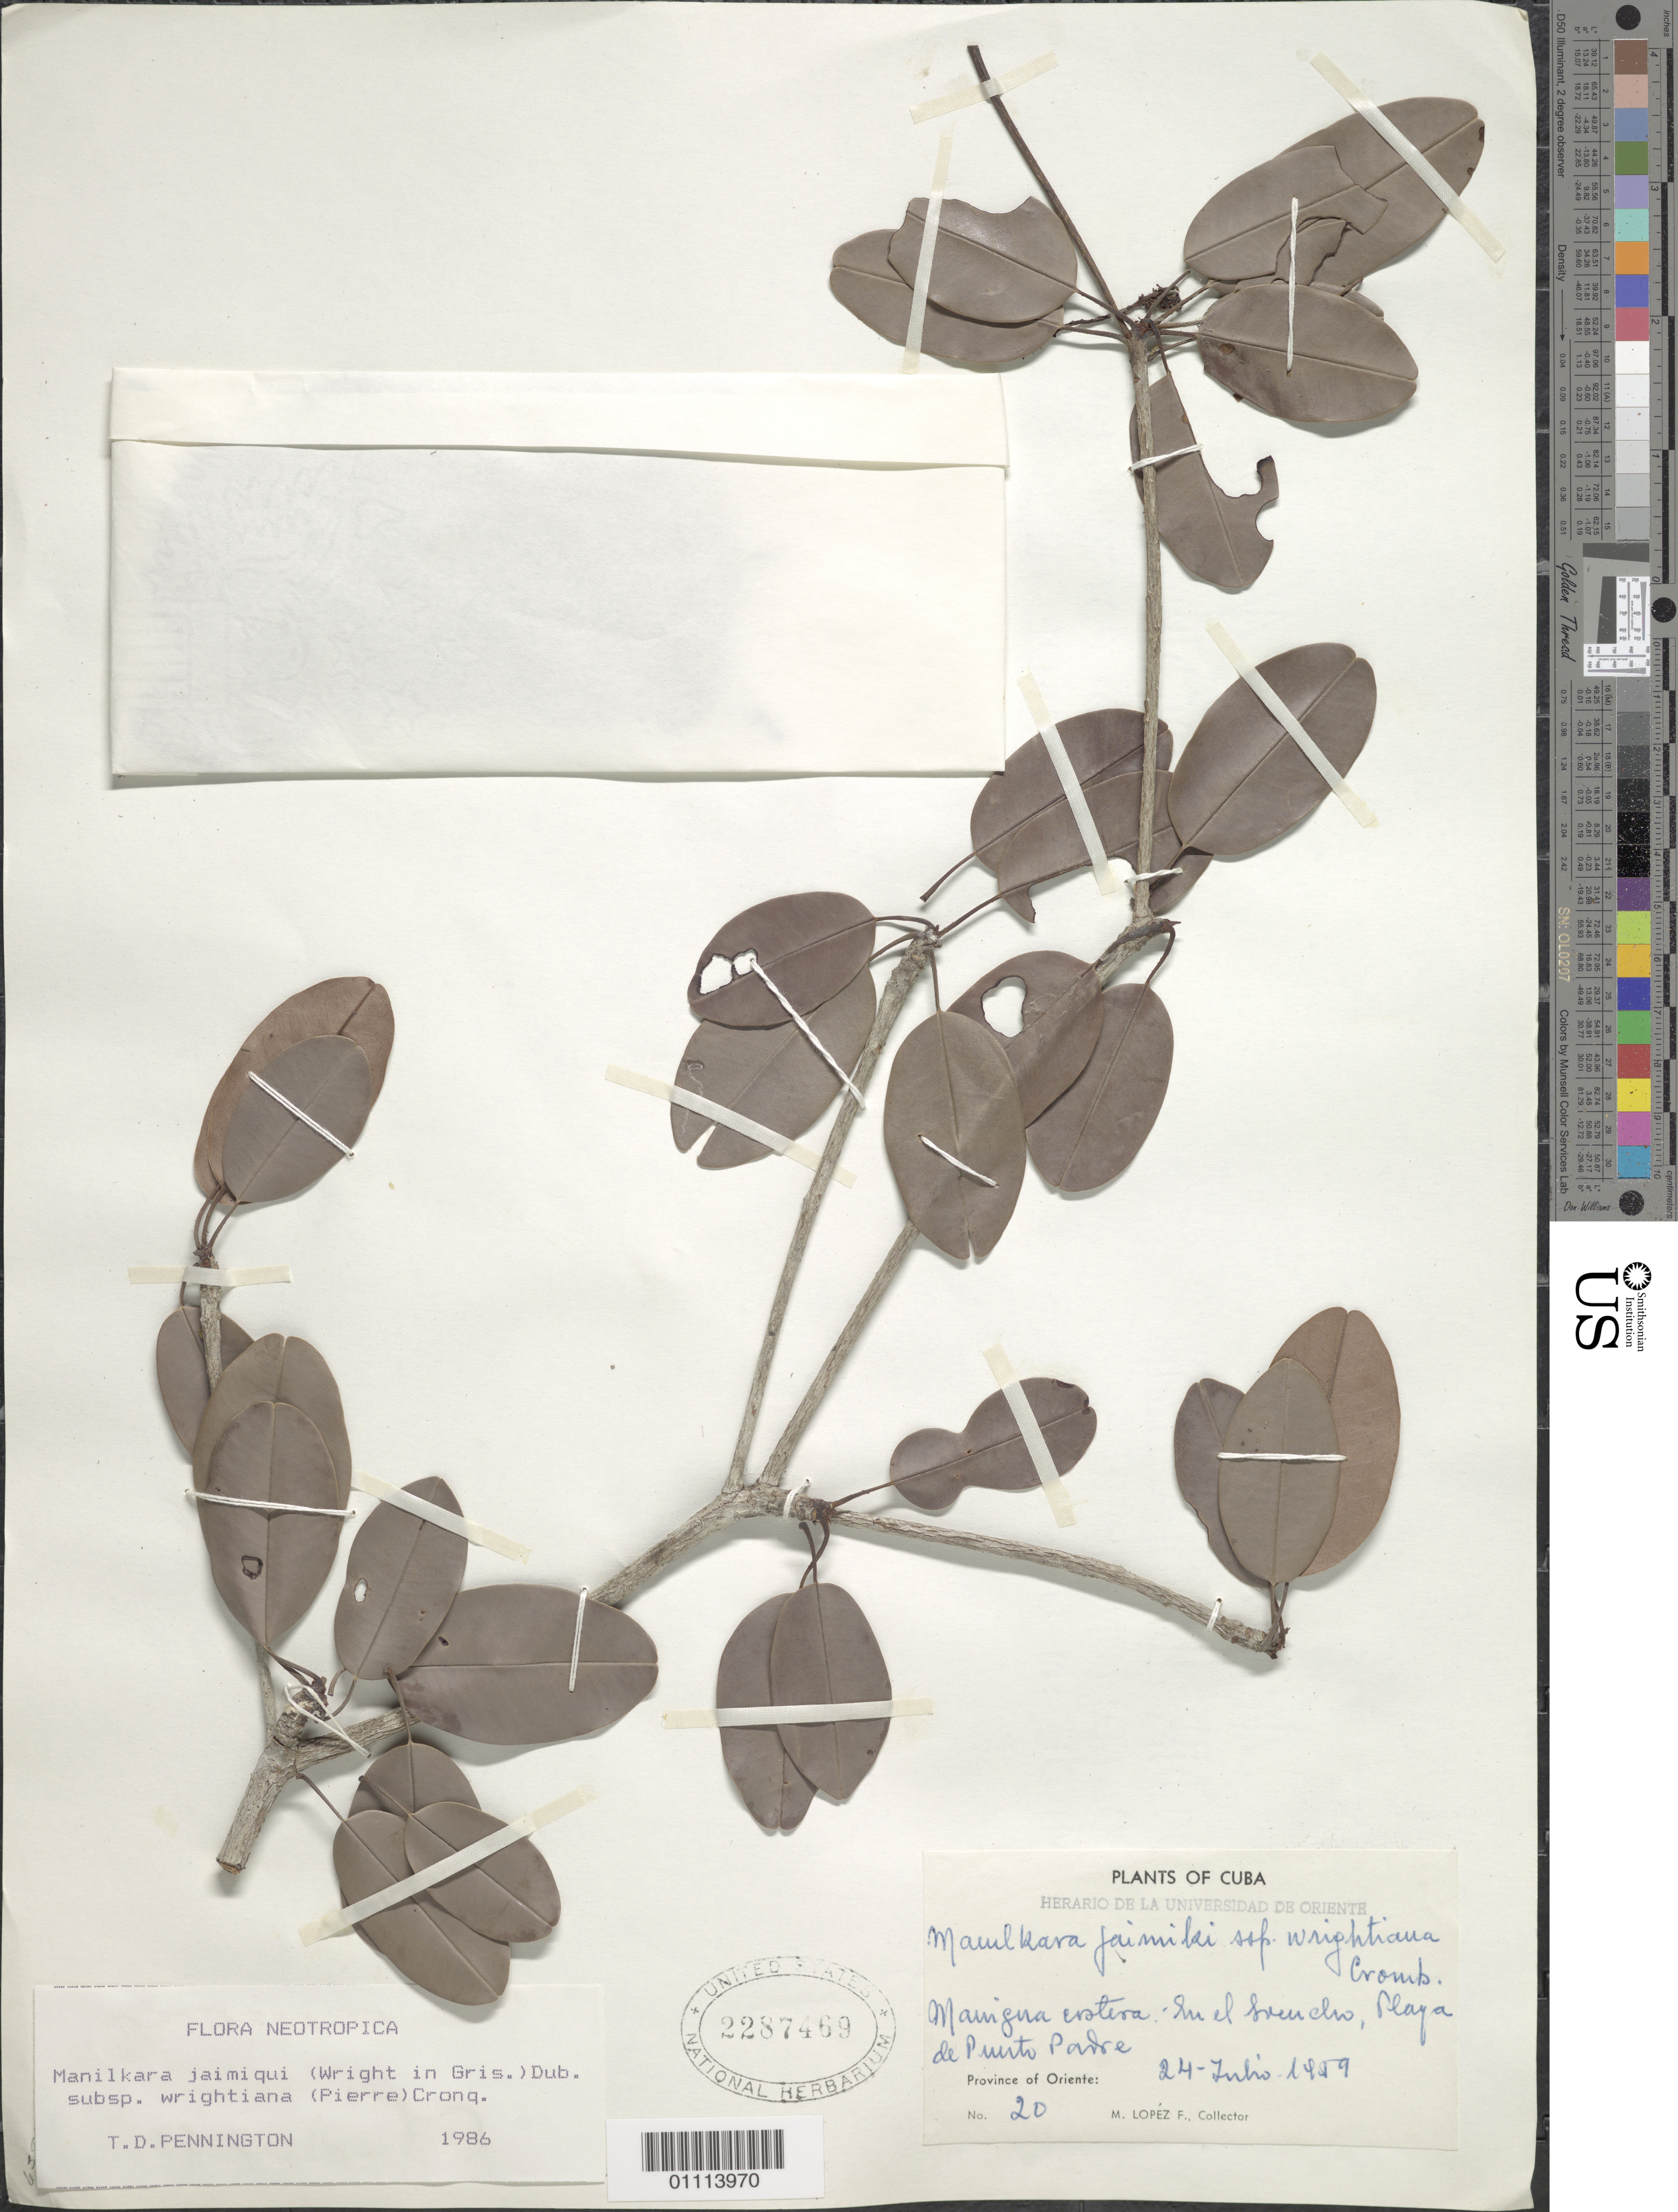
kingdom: Plantae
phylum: Tracheophyta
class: Magnoliopsida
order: Ericales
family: Sapotaceae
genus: Manilkara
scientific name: Manilkara jaimiqui subsp. wrightiana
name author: (Pierre) Cronq.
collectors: M. López Figueiras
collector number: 20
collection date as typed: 24 Jul 1959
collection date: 1959-07-24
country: Cuba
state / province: Las Tunas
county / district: Puerto Padre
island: Cuba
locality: Manigua entra In el frencho, Playa de Puerto Padre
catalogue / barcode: US 2287469